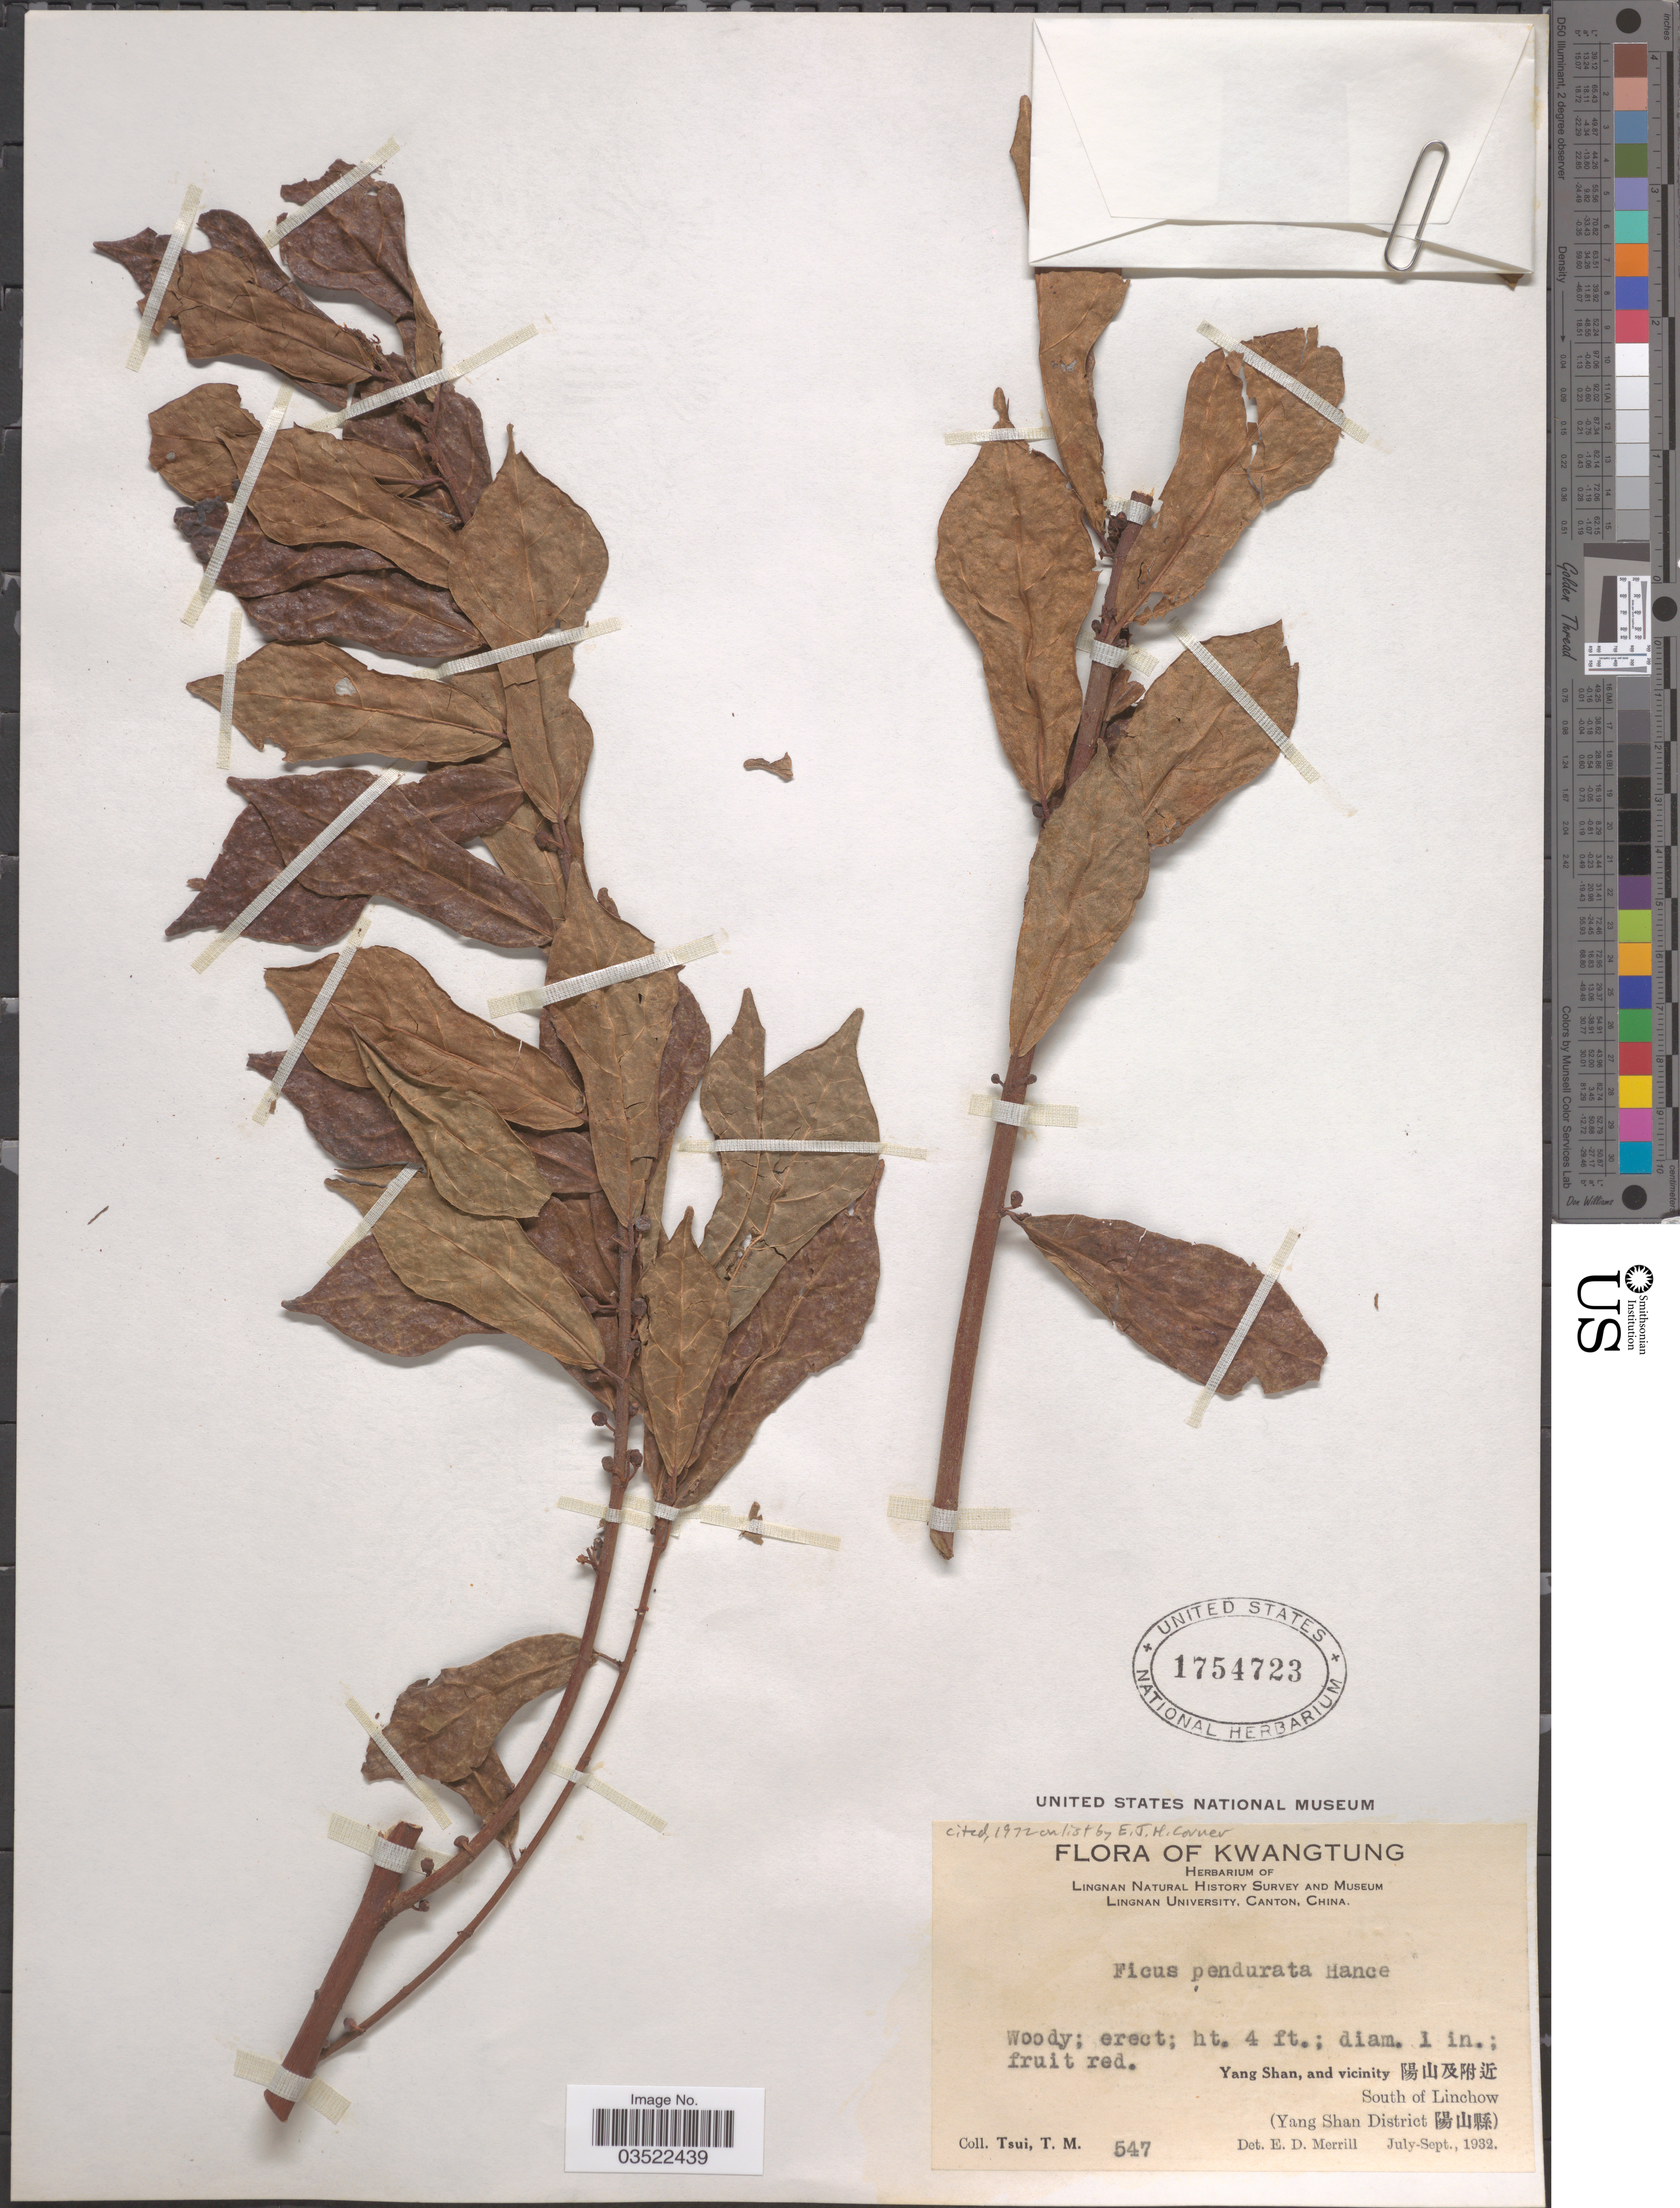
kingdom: Plantae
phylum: Tracheophyta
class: Magnoliopsida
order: Rosales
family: Moraceae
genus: Ficus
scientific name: Ficus pandurata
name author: Hance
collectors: T. Tsui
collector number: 547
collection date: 1932-07/1932-09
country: China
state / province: Guangdong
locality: Kwangtung. Yang Shan, and vicinity X. South of Linchow. (Yang Shan District X).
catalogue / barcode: US 1754723